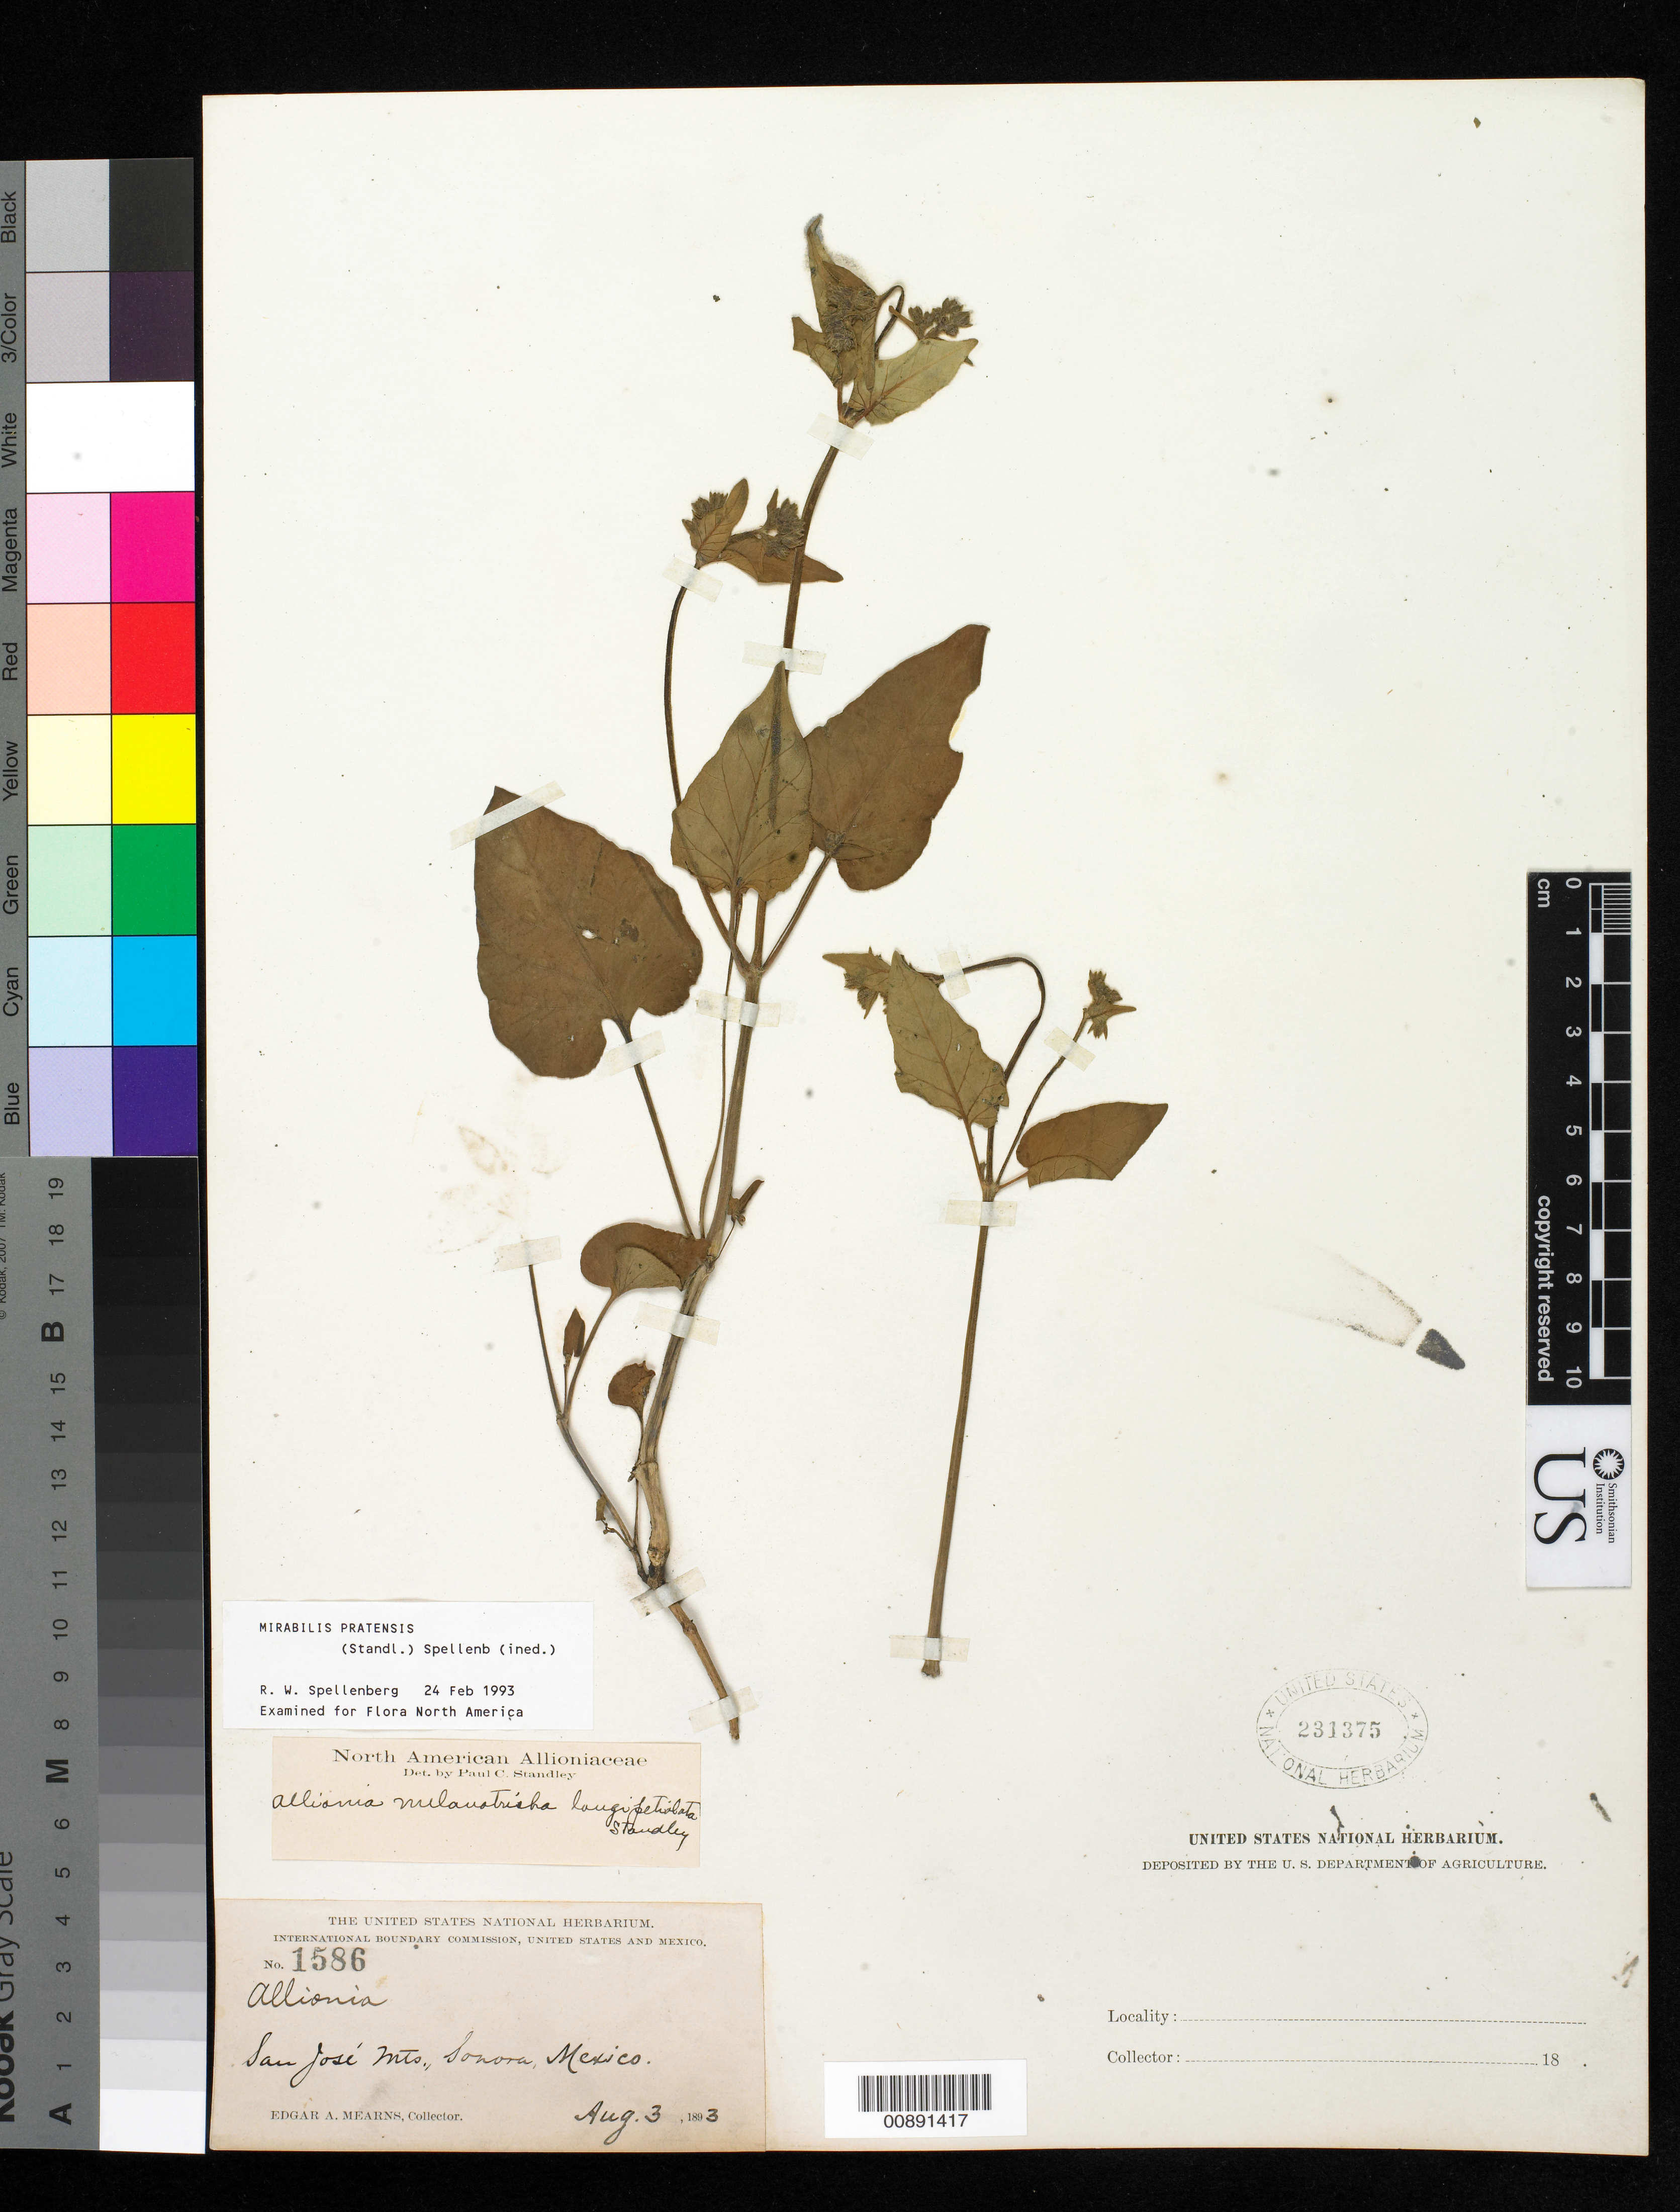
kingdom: Plantae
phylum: Tracheophyta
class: Magnoliopsida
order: Caryophyllales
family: Nyctaginaceae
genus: Mirabilis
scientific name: Mirabilis pratensis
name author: (Standl.) Spellenb.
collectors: E. A. Mearns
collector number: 1586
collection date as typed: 03 Aug 1893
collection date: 1893-08-03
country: Mexico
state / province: Sonora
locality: San José Mts., Sonora.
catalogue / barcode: US 231375